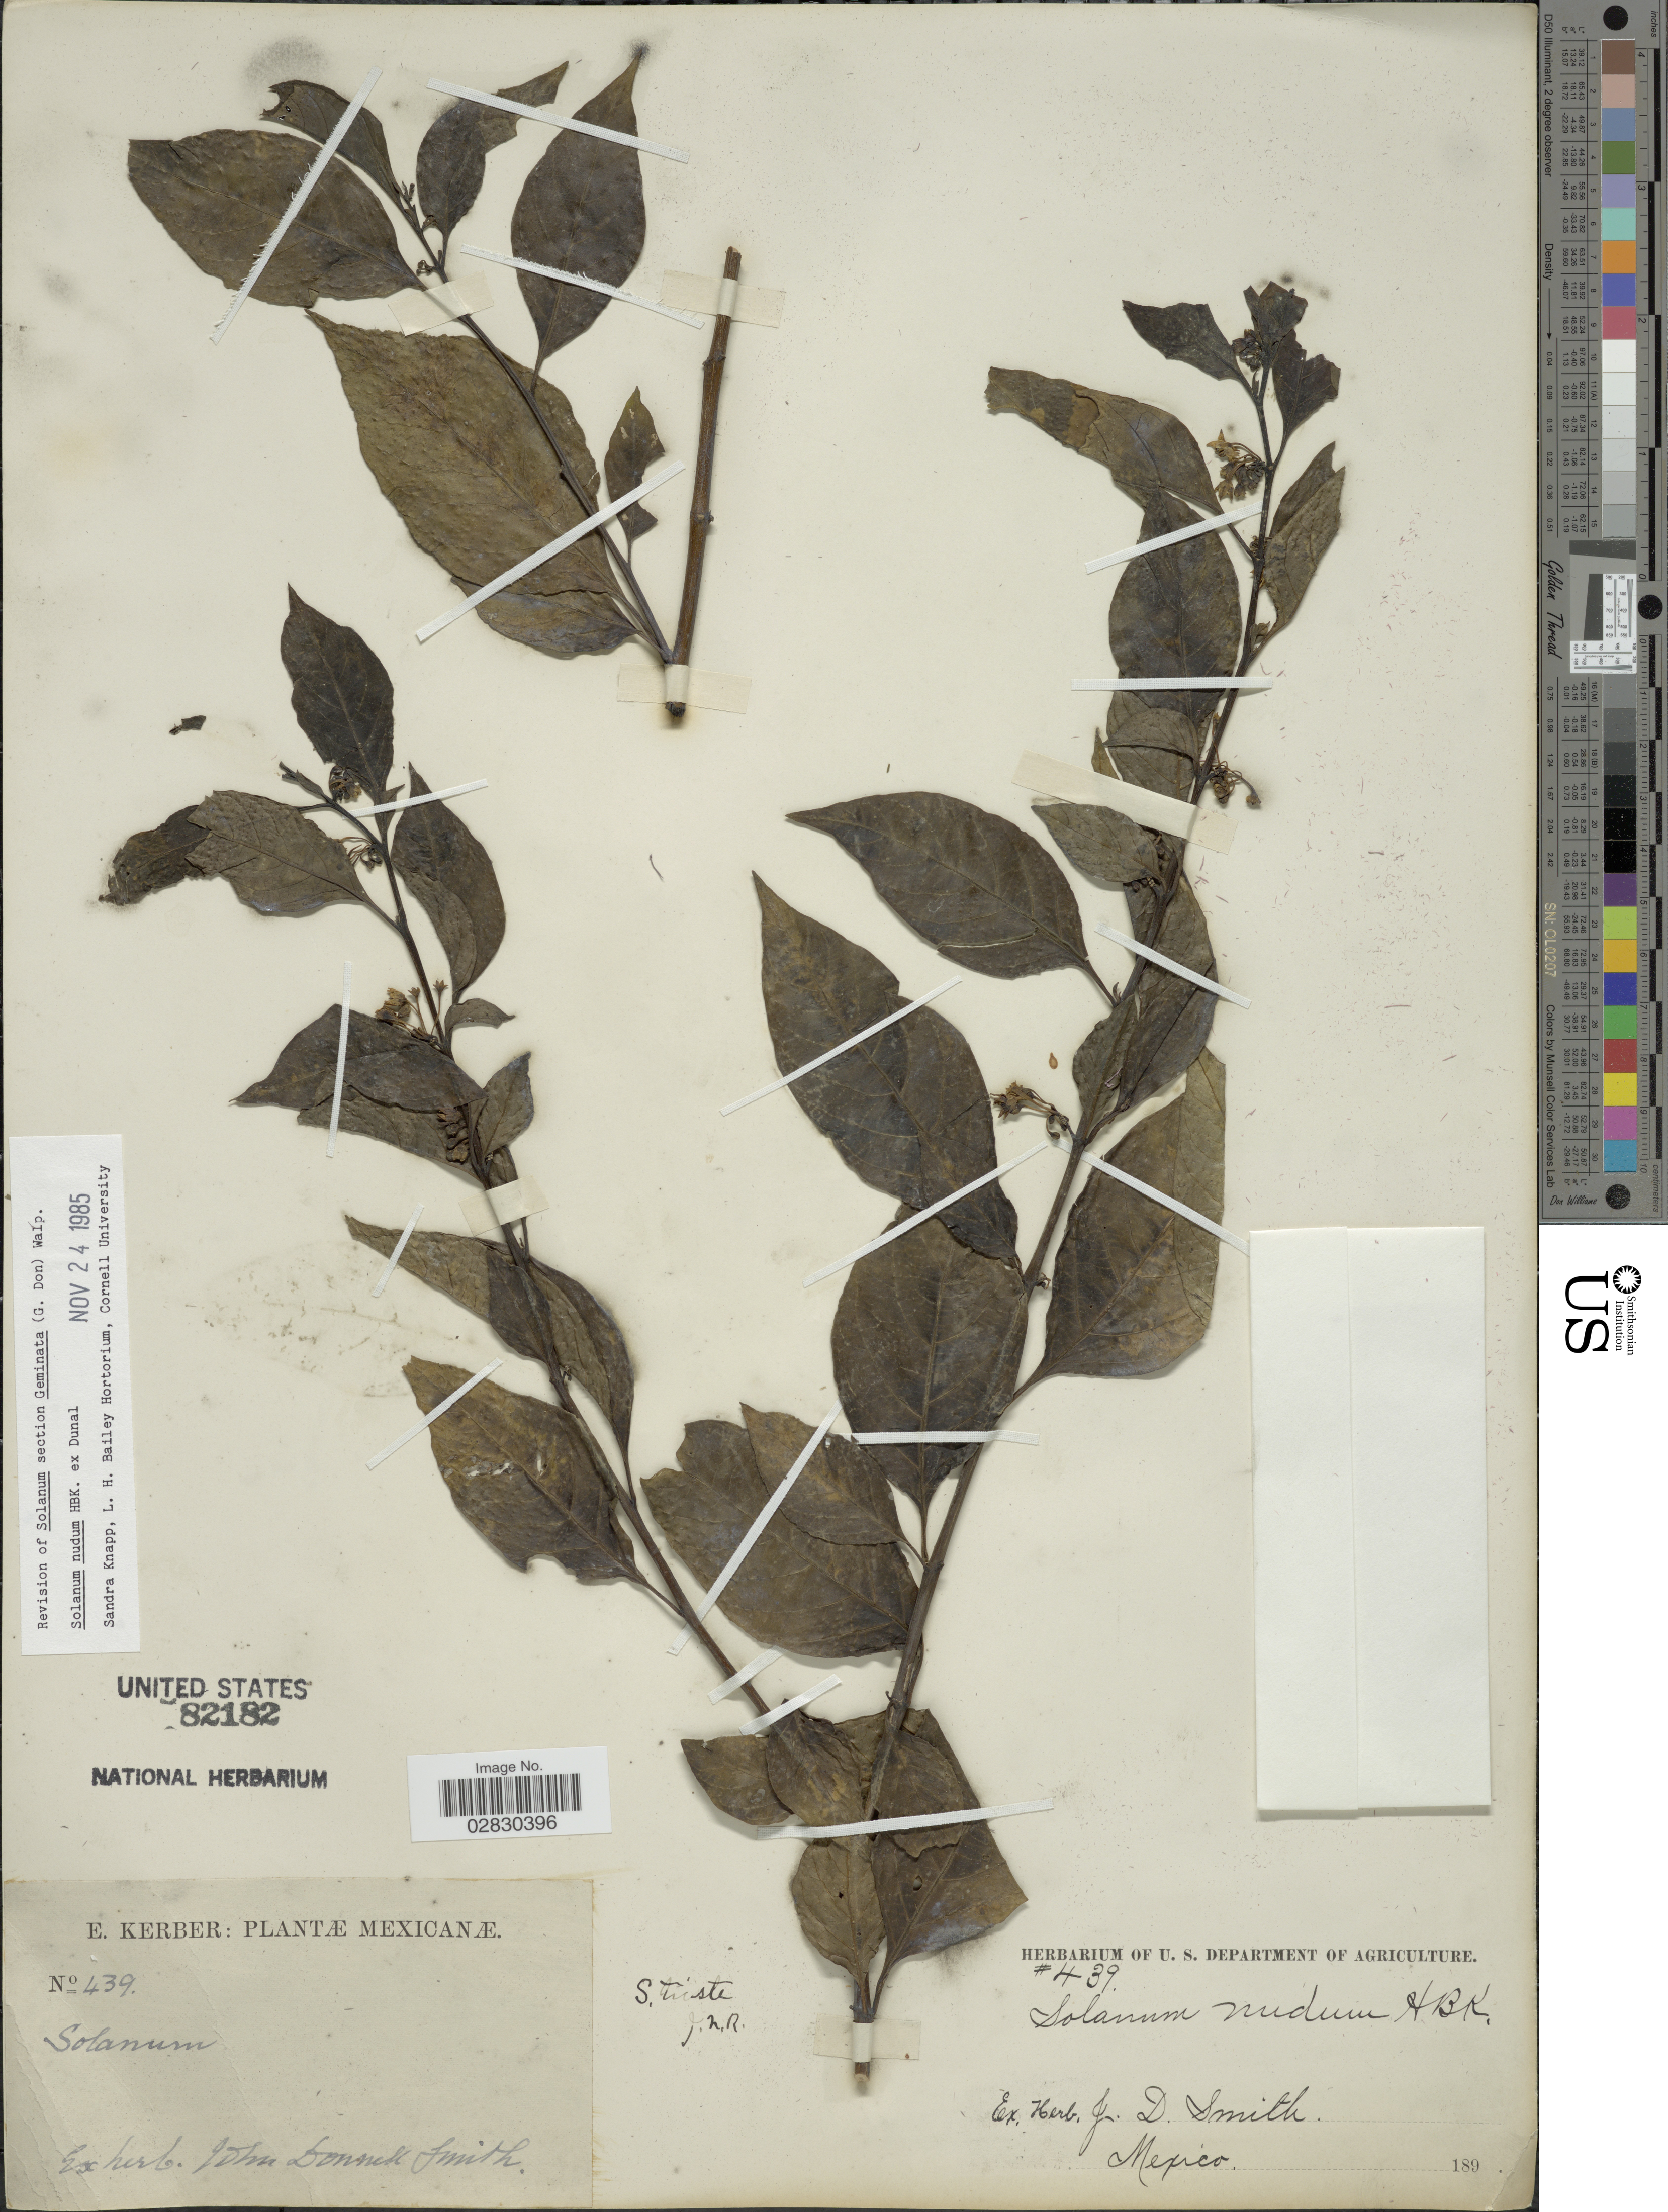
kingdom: Plantae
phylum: Tracheophyta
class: Magnoliopsida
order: Solanales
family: Solanaceae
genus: Solanum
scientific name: Solanum nudum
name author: Humb. & Bonpl. ex Dunal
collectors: E. Kerber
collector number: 439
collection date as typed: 189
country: Mexico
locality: Mexicanæ.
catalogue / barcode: US 82182